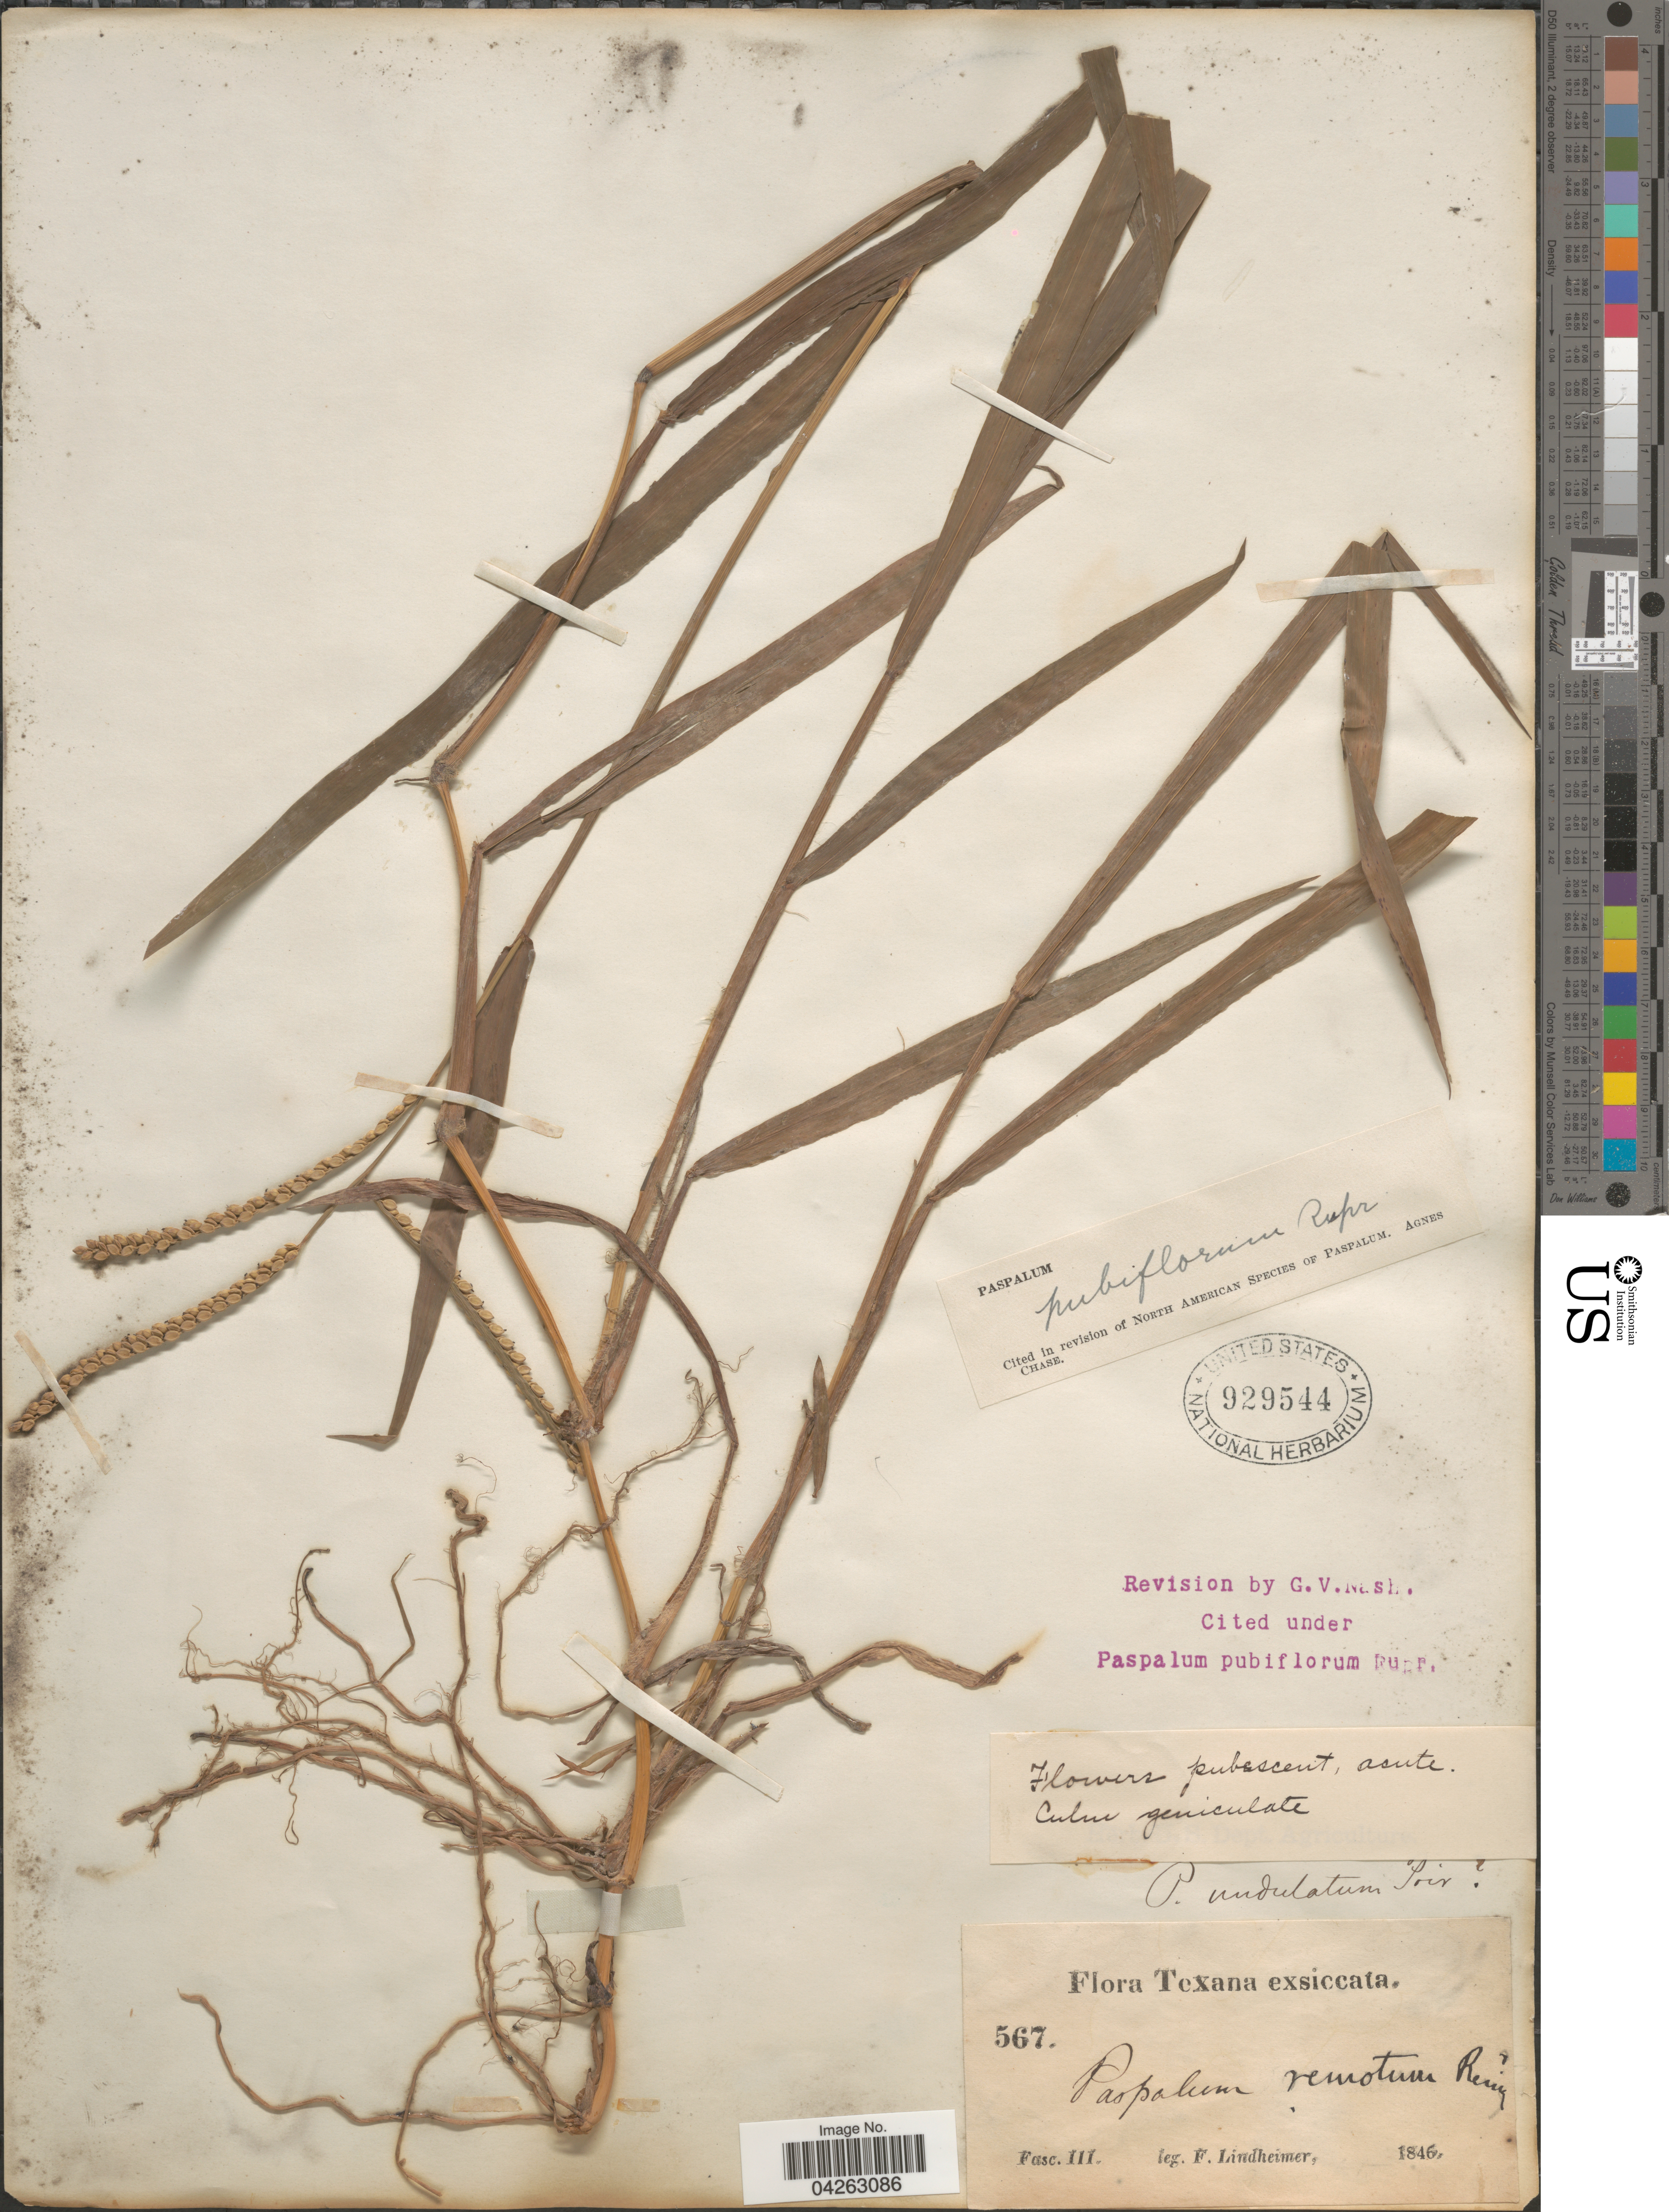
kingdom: Plantae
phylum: Tracheophyta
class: Liliopsida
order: Poales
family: Poaceae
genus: Paspalum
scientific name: Paspalum pubiflorum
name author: Rupr. ex E. Fourn.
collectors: F. Lindheimer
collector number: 567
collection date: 1846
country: United States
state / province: Texas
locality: Fasc.III [unsure placement]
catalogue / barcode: US 929544